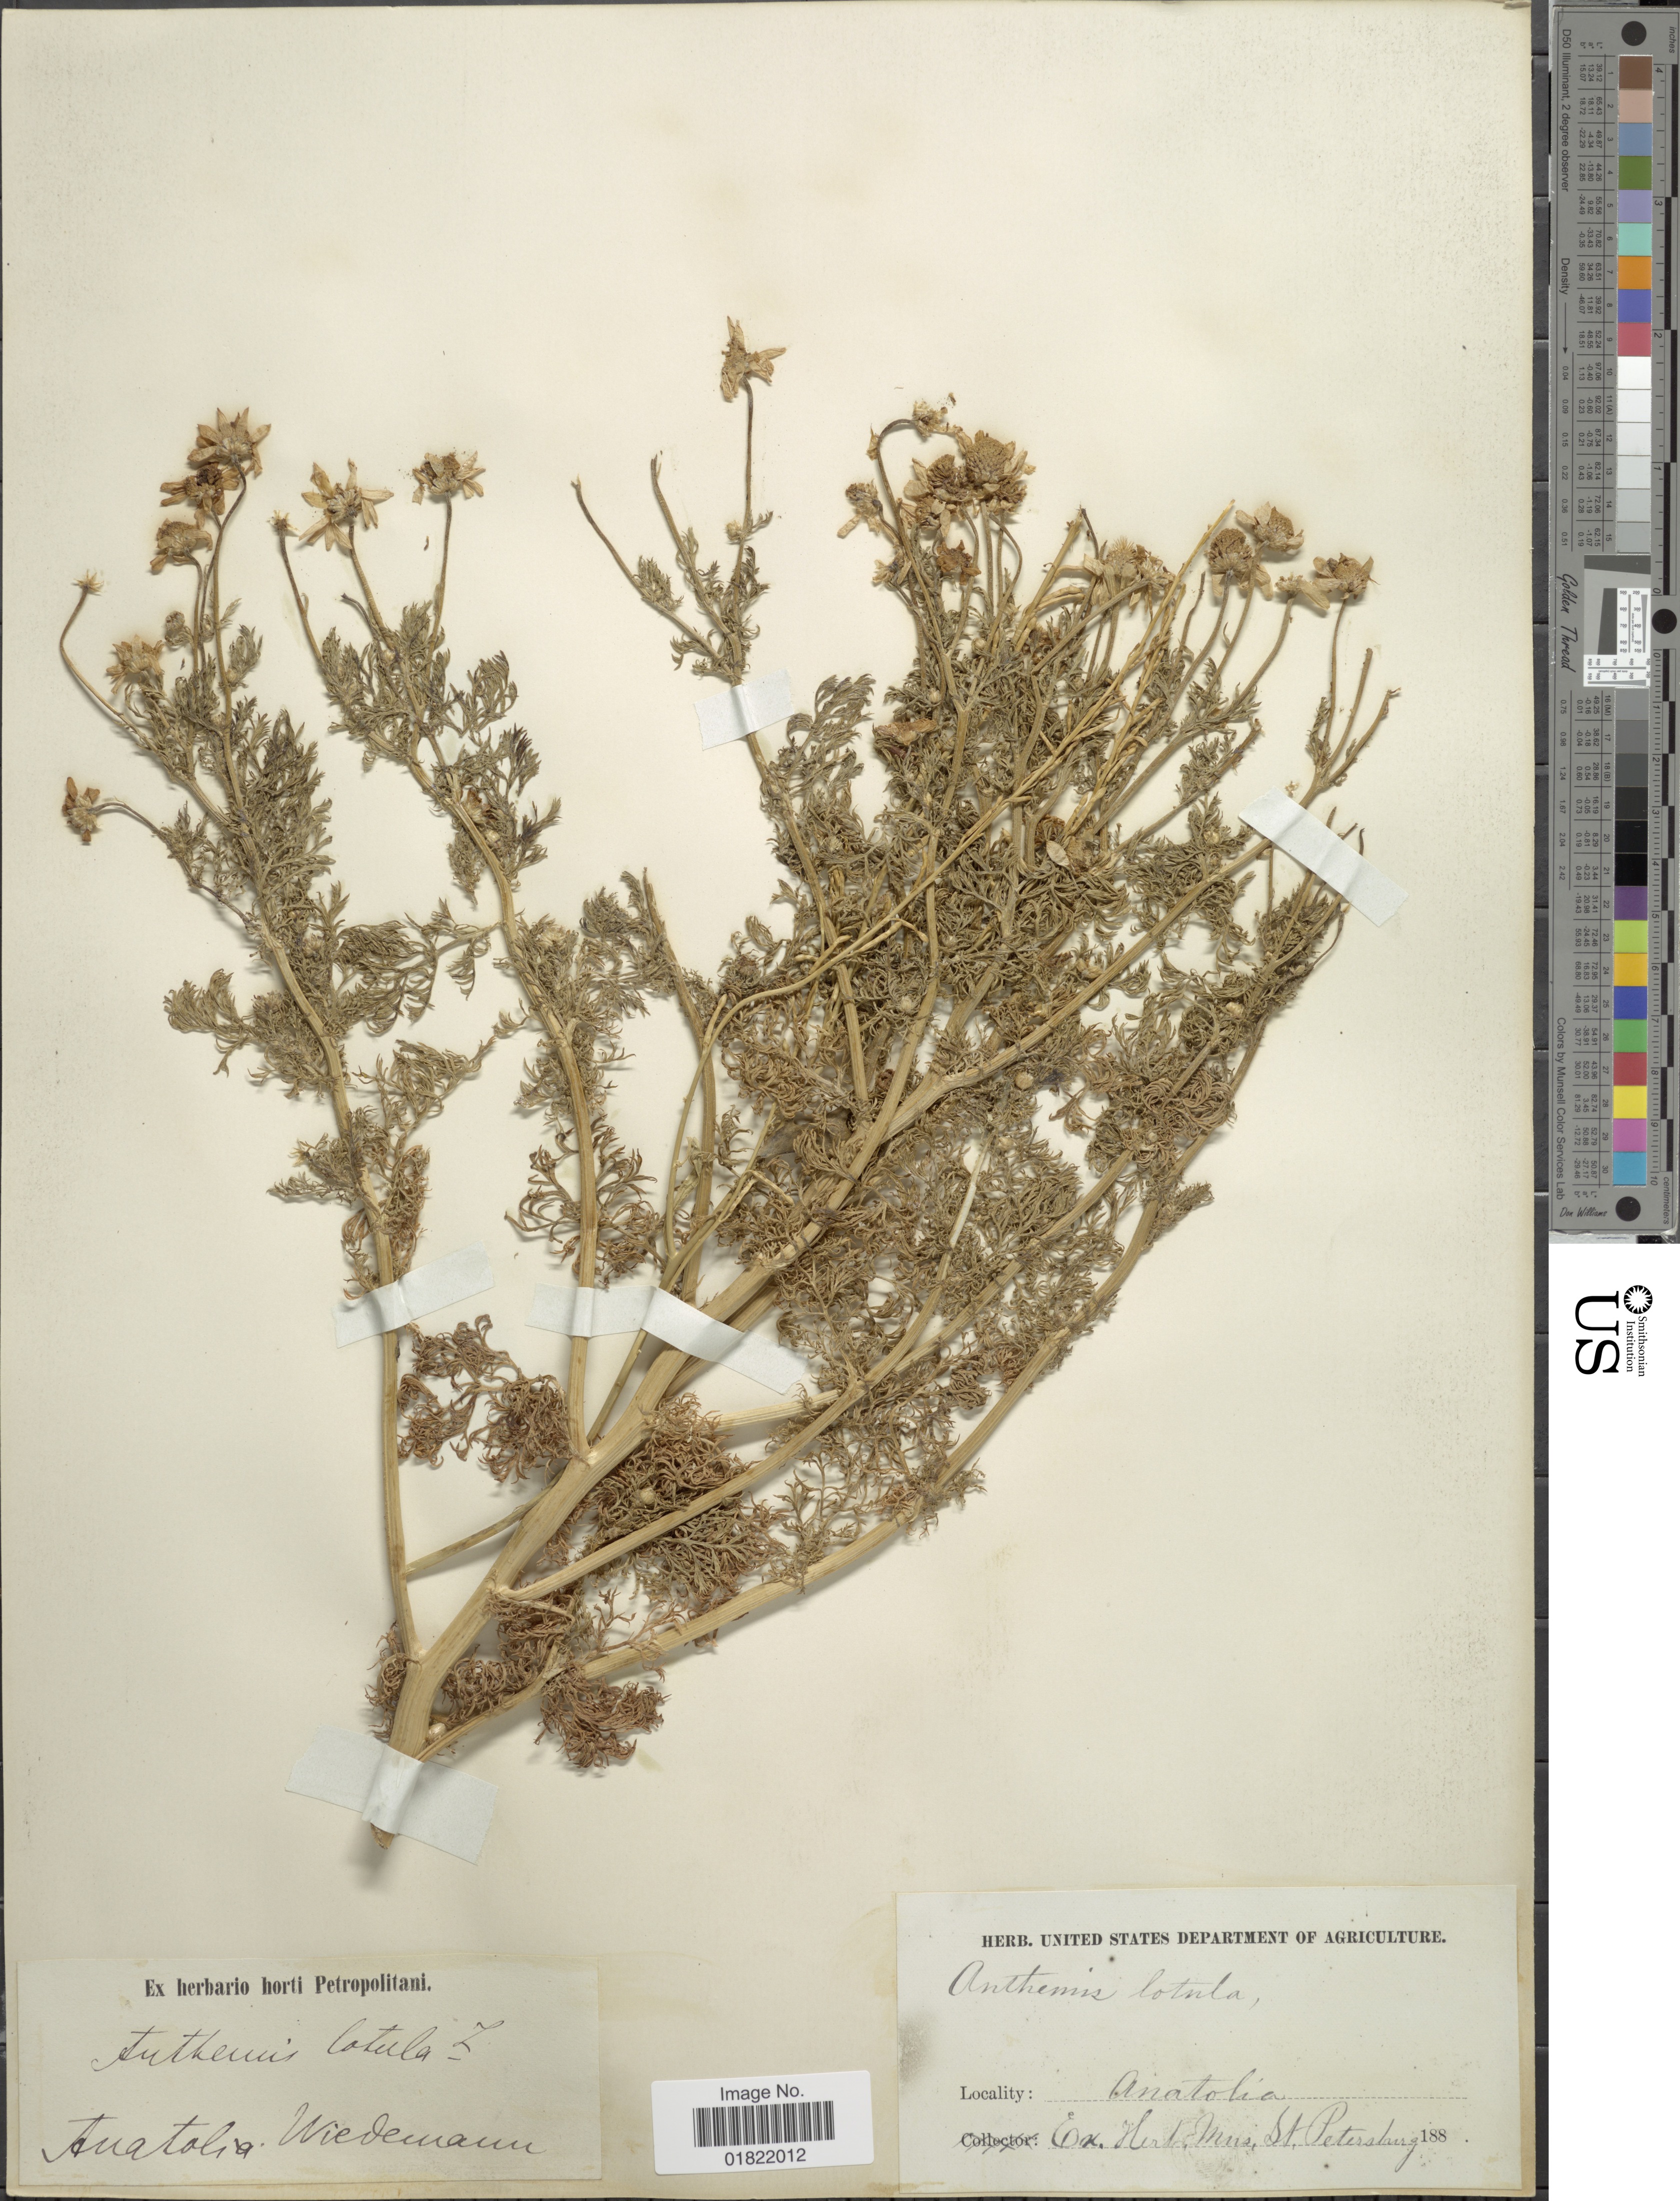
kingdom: Plantae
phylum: Tracheophyta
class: Magnoliopsida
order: Asterales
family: Asteraceae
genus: Anthemis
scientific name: Anthemis cotula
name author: L.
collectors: -. Wiedermann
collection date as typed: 188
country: Turkey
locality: Anatolia